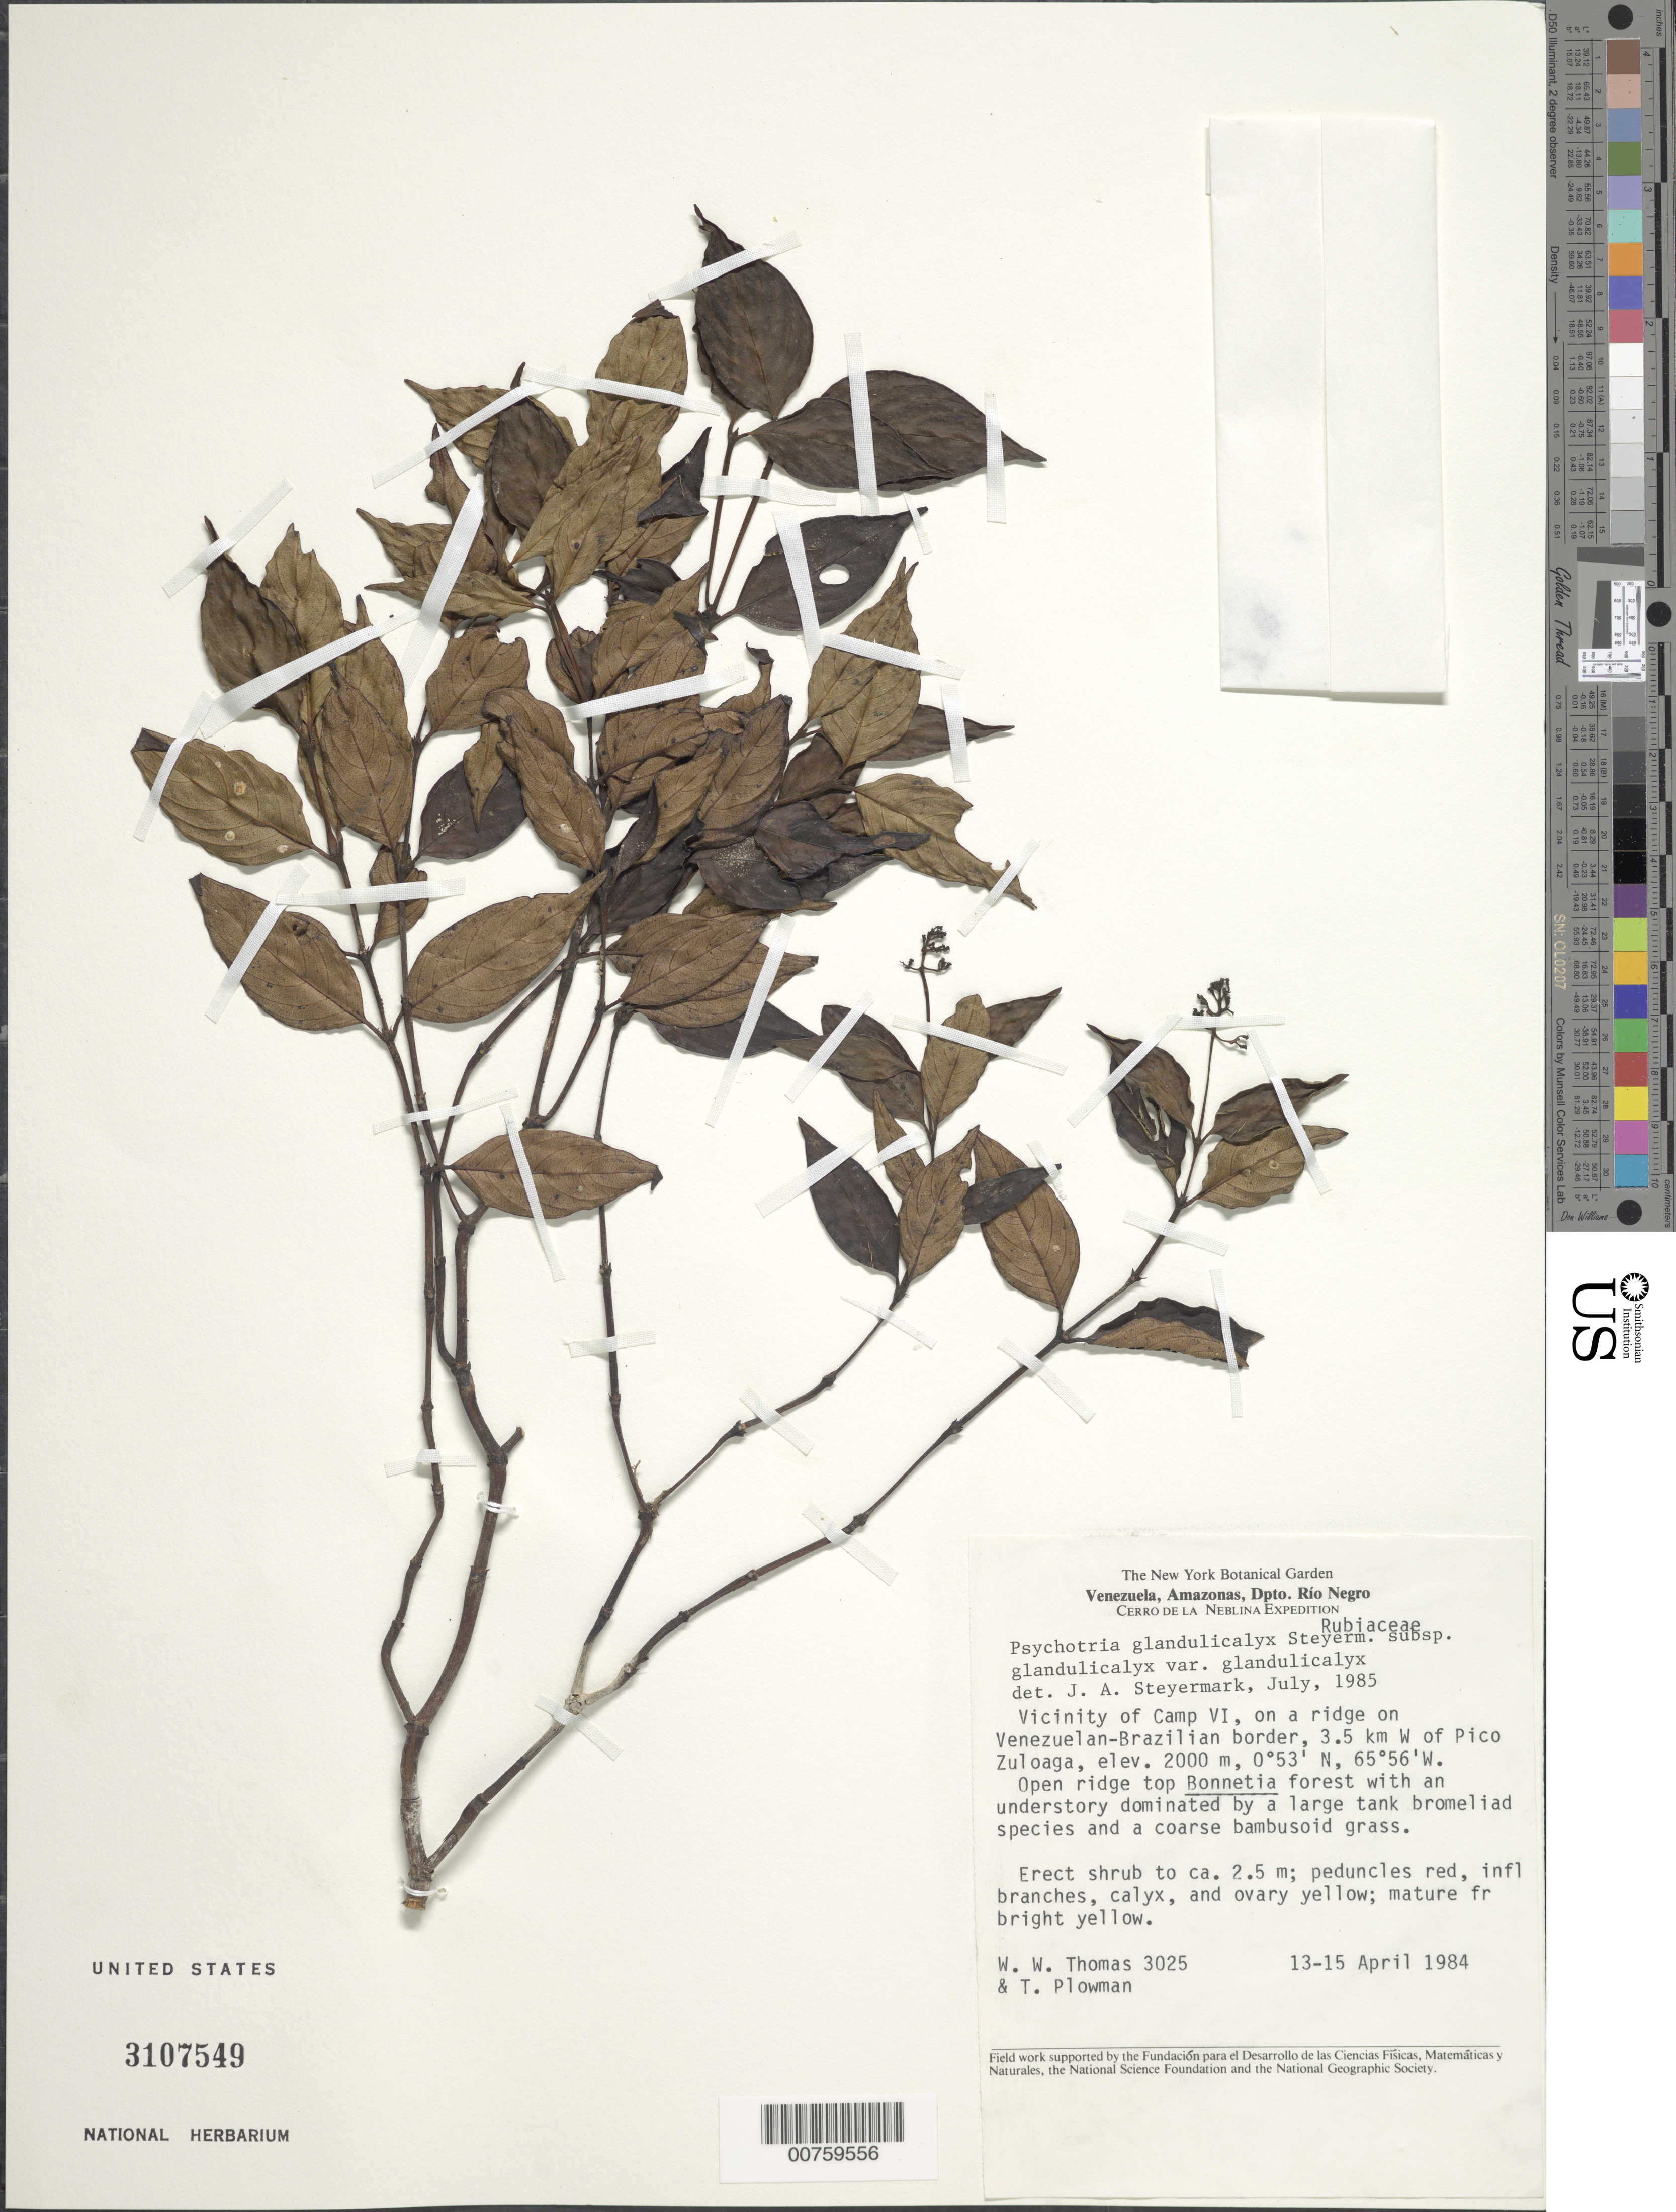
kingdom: Plantae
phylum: Tracheophyta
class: Magnoliopsida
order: Gentianales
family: Rubiaceae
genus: Psychotria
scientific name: Psychotria glandulicalyx f. glandulicalyx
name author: Steyerm.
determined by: Steyermark, Julian A., (VEN)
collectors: W. W. Thomas & T. Plowman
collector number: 3025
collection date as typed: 13-Apr-78 to 15-Apr-78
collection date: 1978-04-13/1978-04-15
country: Venezuela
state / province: Amazonas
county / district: Río Negro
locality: Pico Zuloga, 3.5 km W of, near Camp VI, Venezuelan-Brazilian border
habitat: Bonnetia forest with an understory dominated by a large tank bromeliad species and a coarse bambusoid grass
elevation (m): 2000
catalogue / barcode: US 3107549